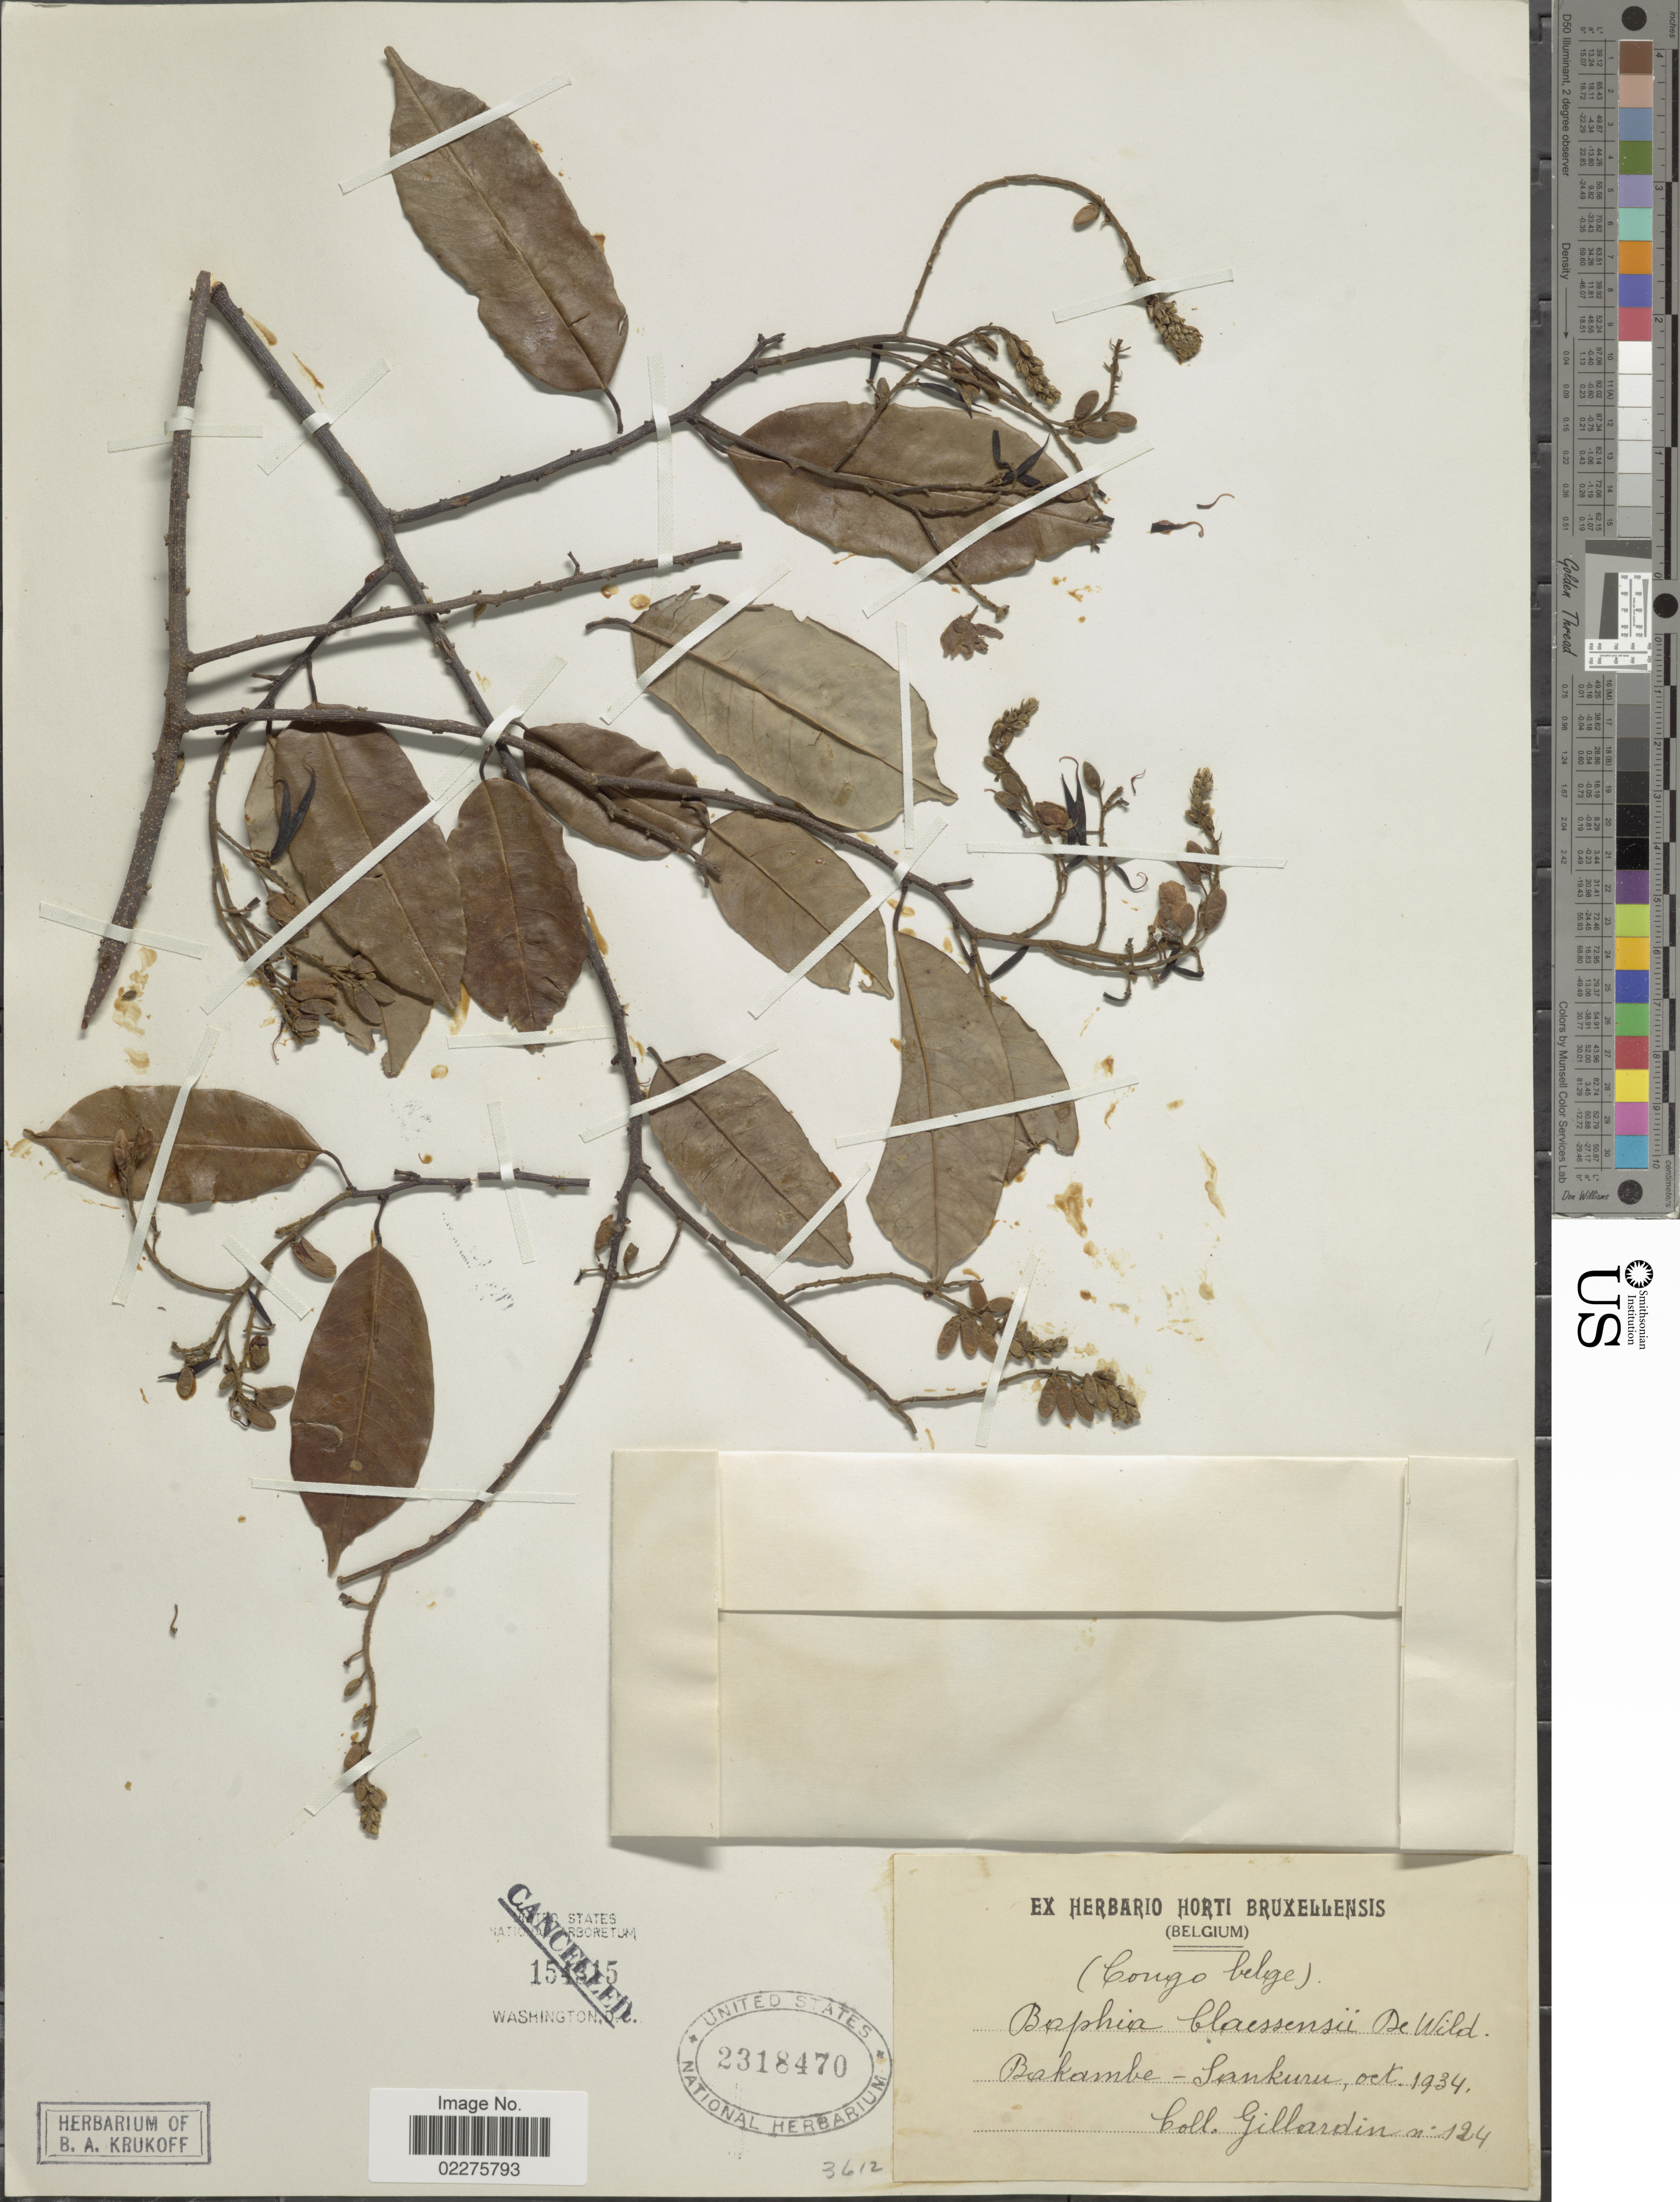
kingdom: Plantae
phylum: Tracheophyta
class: Magnoliopsida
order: Fabales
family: Fabaceae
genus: Baphia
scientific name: Baphia chrysophylla subsp. claessensii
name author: (De Wild.) Brummitt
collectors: -. Gillardin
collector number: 124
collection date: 1934-10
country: Congo, Democratic Republic of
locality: Bakambe - Sankuru, Congo Blege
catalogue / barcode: US 2318470